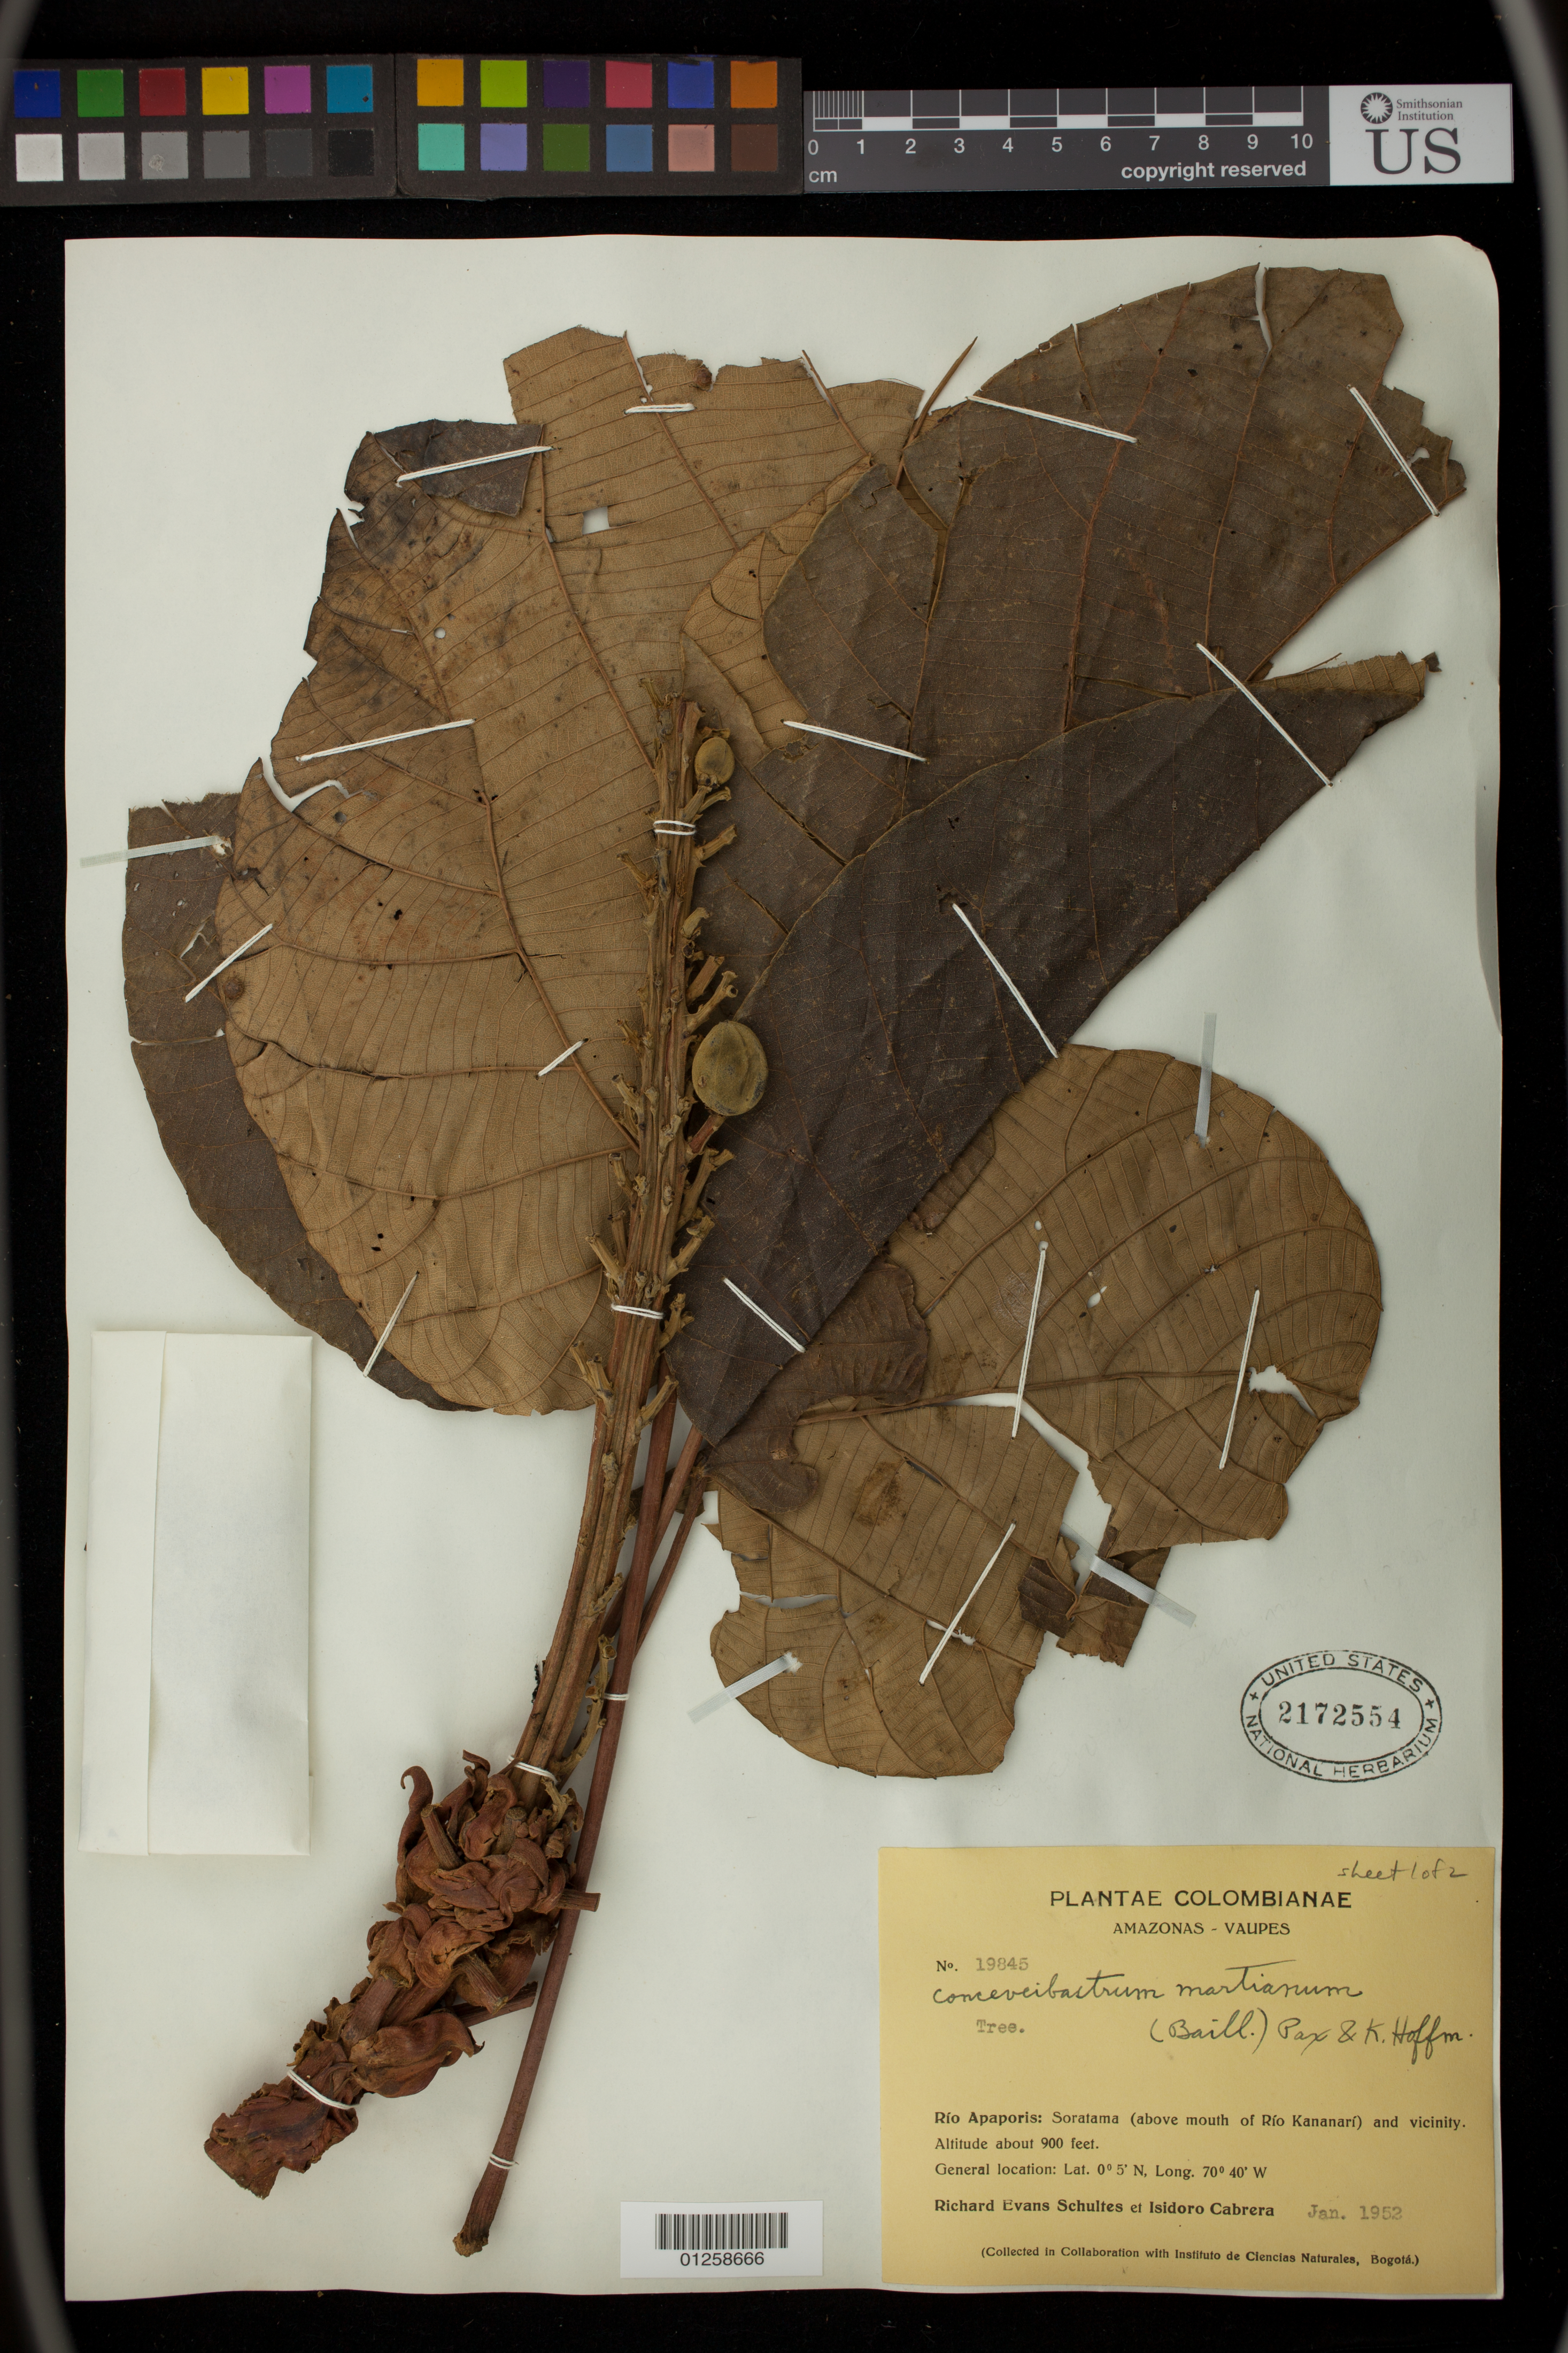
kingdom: Plantae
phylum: Tracheophyta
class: Magnoliopsida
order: Malpighiales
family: Euphorbiaceae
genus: Conceveiba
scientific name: Conceveiba martiana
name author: Baill.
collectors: R. E. Schultes & I. Cabrera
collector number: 19845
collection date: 1952-01-01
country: Colombia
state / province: Vaupes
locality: Rio Apaporis: Soratama (above mouth of Rio Kananari) and vicinity.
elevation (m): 274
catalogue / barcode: US 2172554